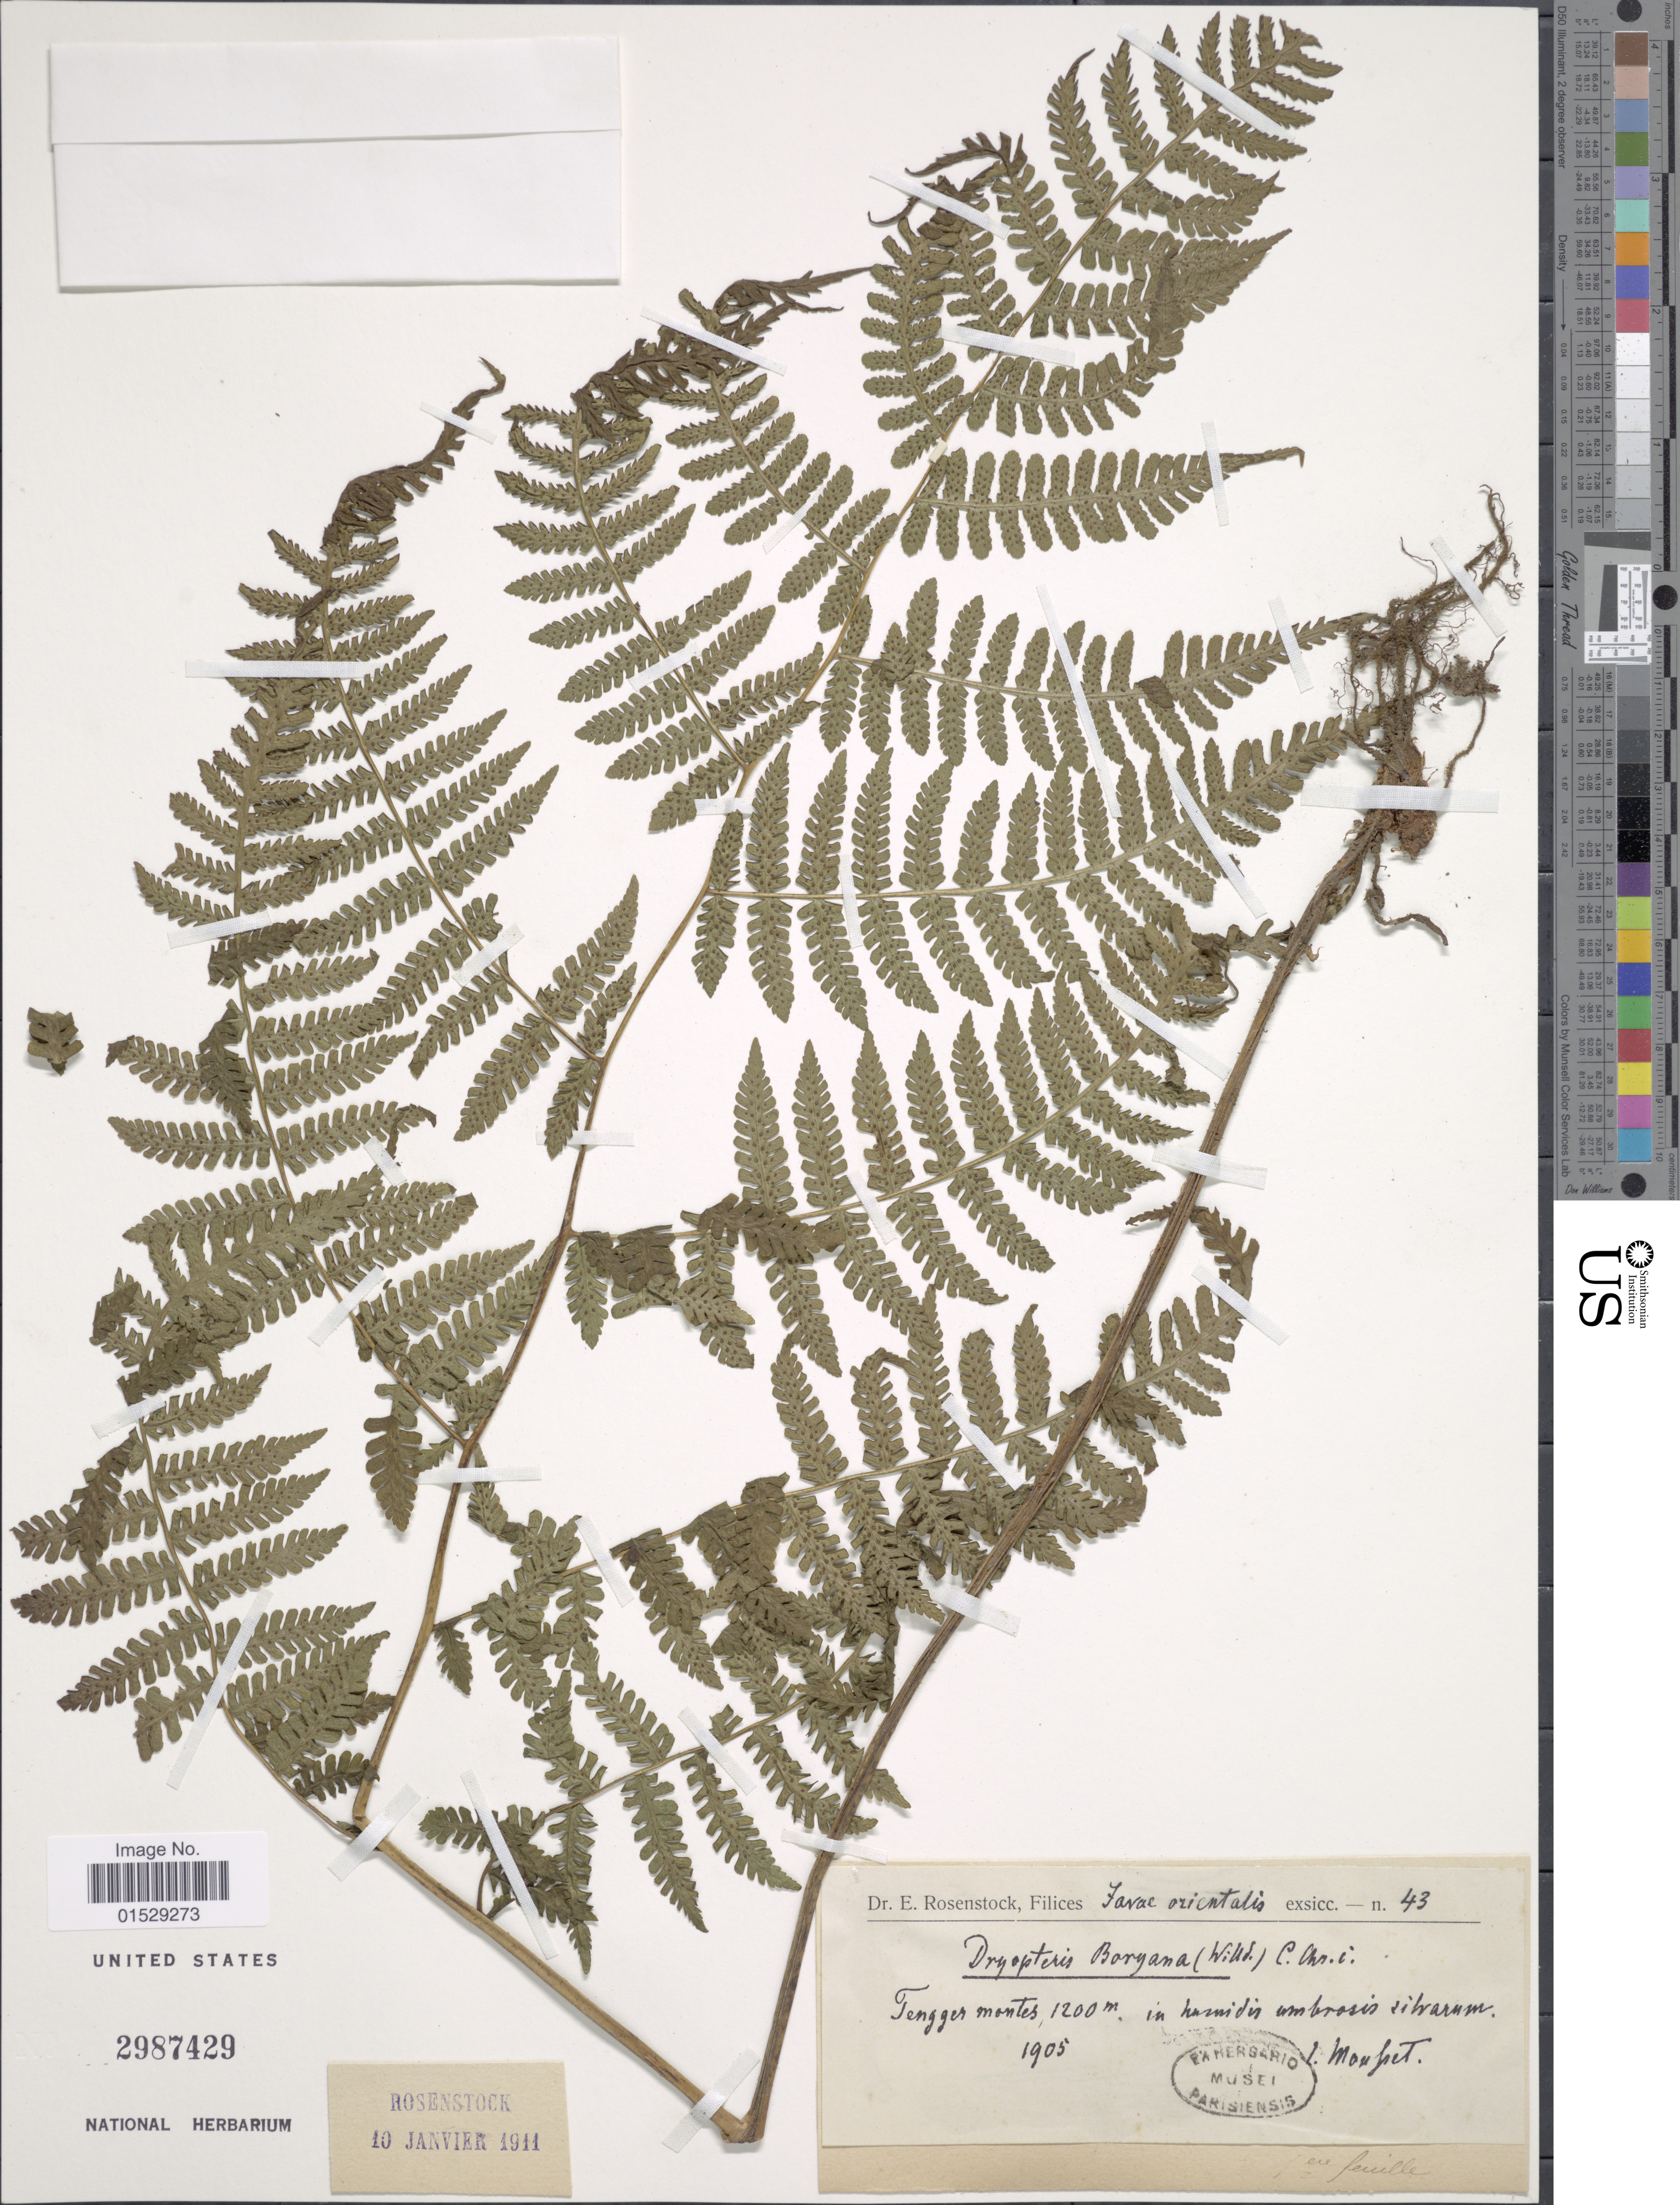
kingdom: Plantae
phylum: Tracheophyta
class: Polypodiopsida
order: Polypodiales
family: Athyriaceae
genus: Deparia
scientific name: Deparia boryana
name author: (Willd.) M. Kato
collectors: Mousset, --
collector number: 43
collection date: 1905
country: Indonesia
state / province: Java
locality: Tengger montes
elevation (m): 1200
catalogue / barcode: US 2987429